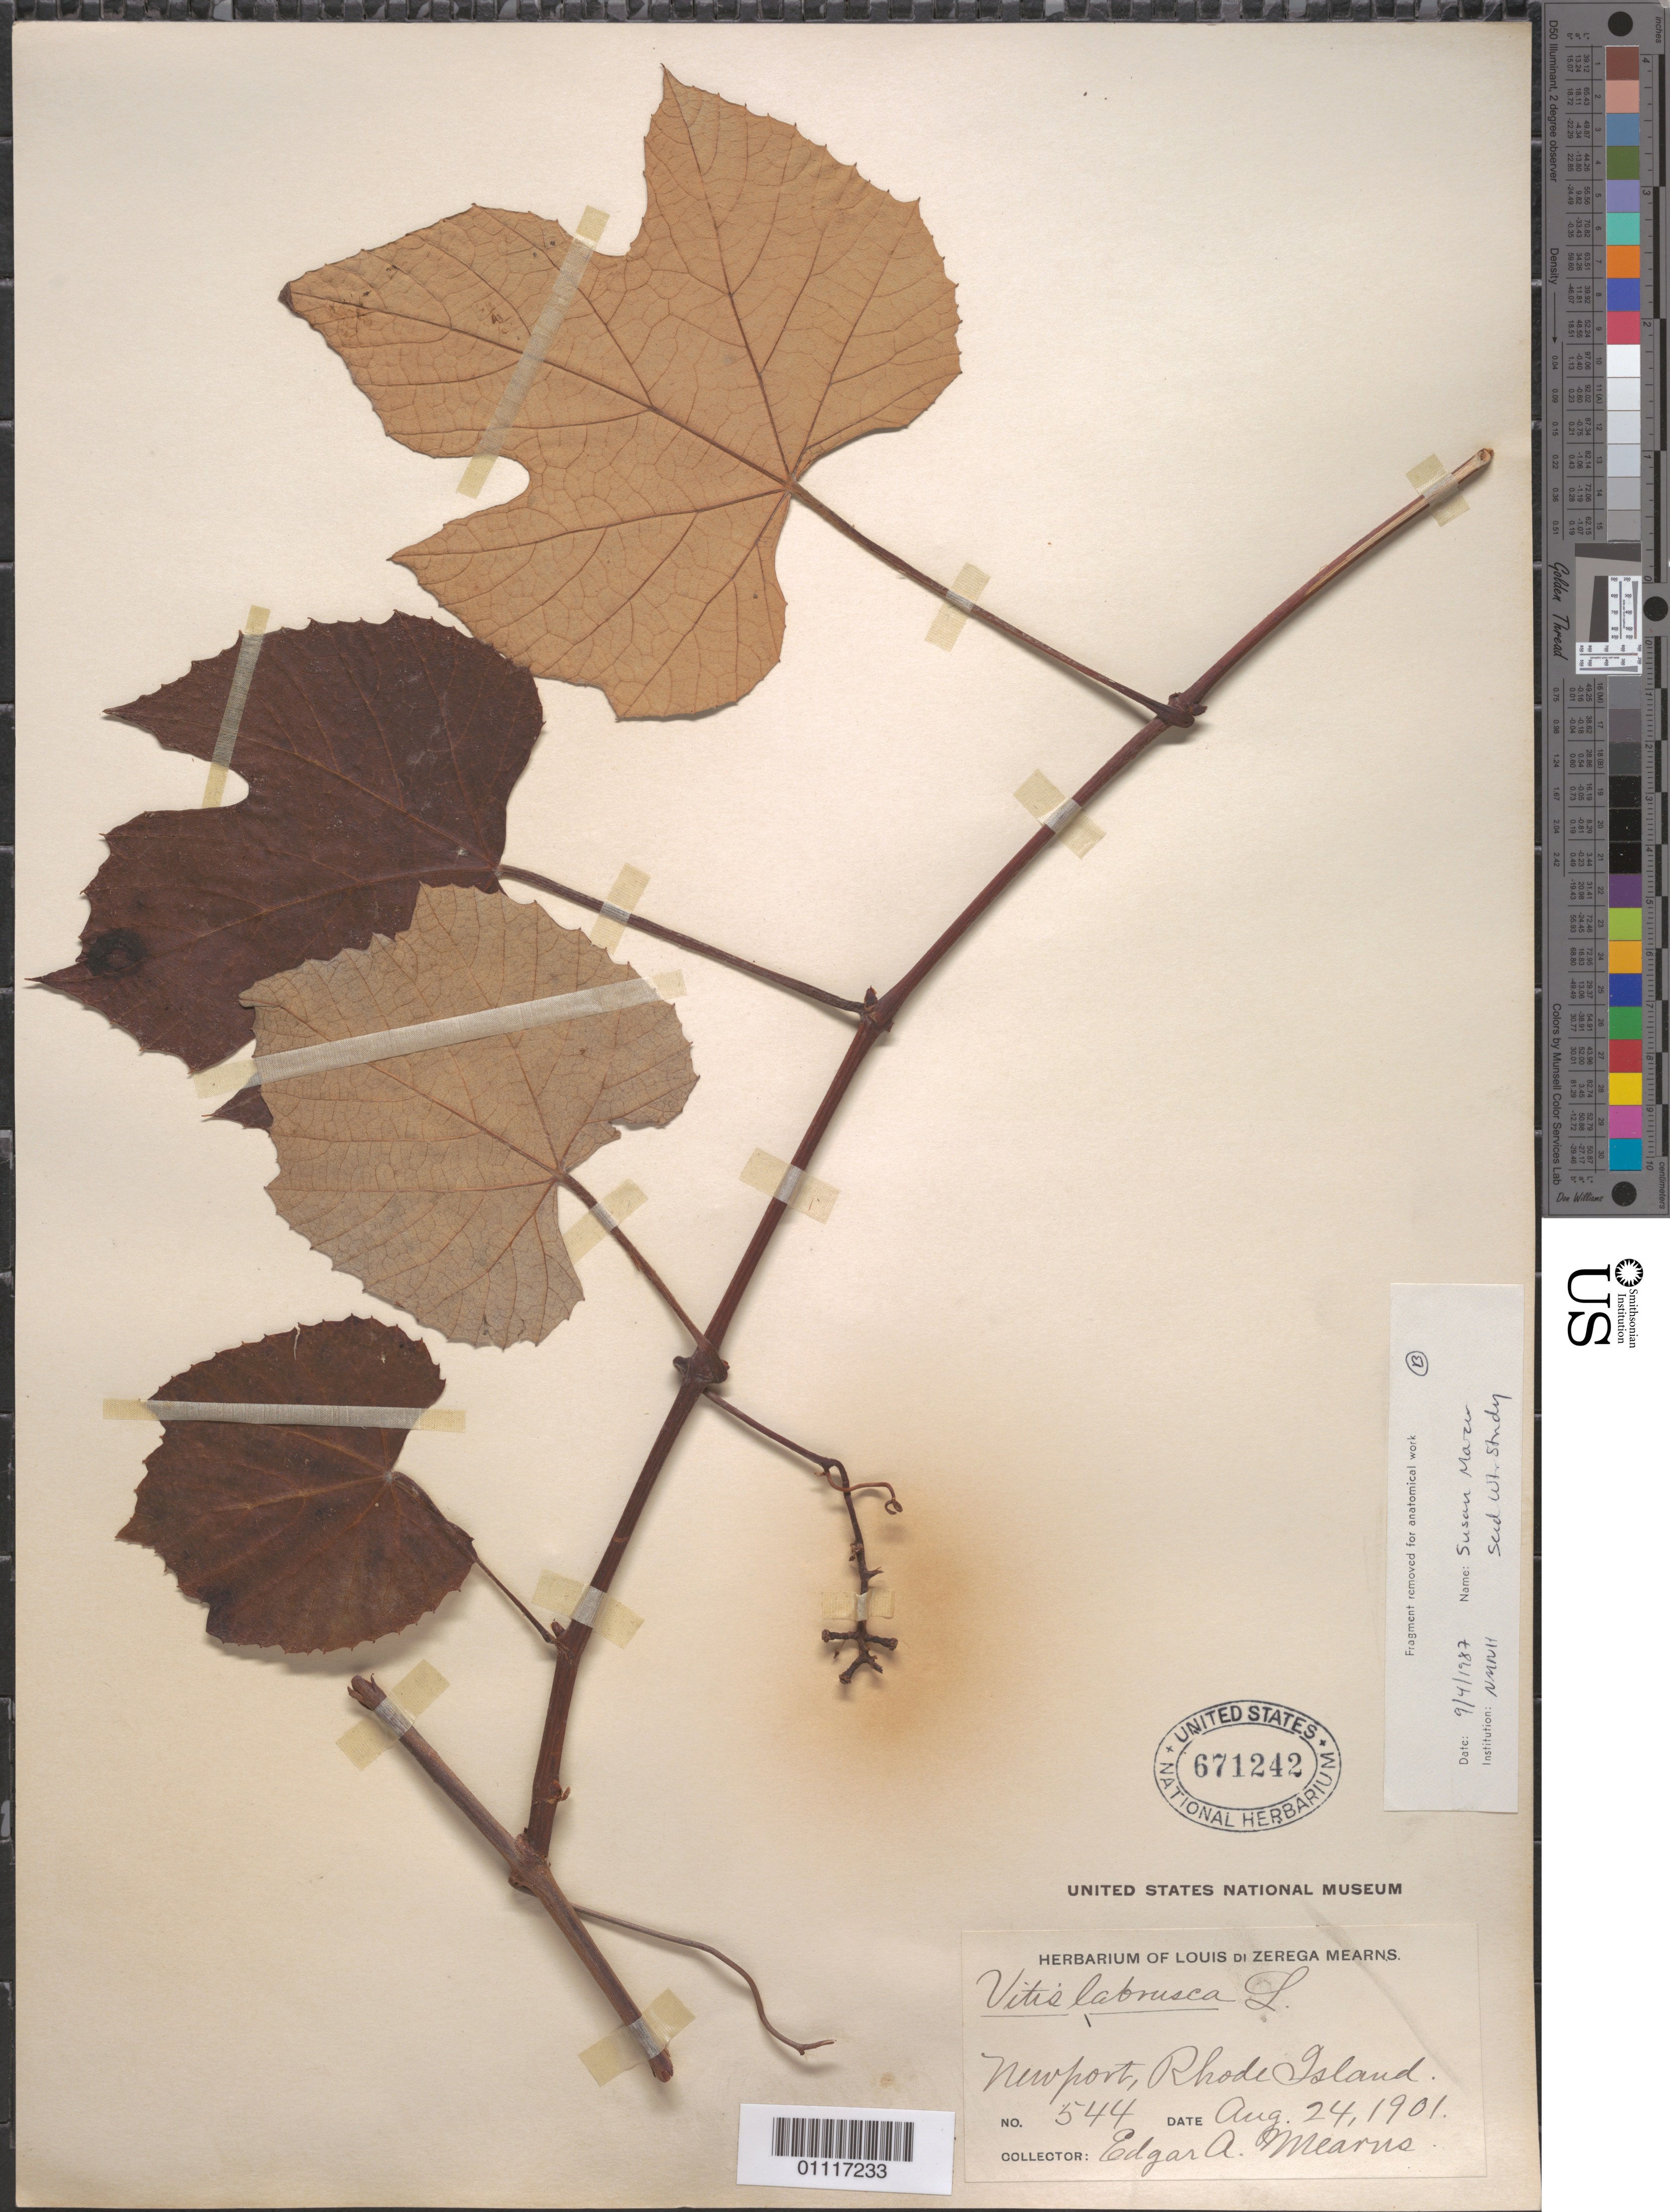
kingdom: Plantae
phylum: Tracheophyta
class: Magnoliopsida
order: Vitales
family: Vitaceae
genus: Vitis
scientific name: Vitis labrusca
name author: L.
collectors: E. A. Mearns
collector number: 544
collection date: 1901-08-24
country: United States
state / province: Rhode Island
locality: Newport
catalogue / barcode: US 671242